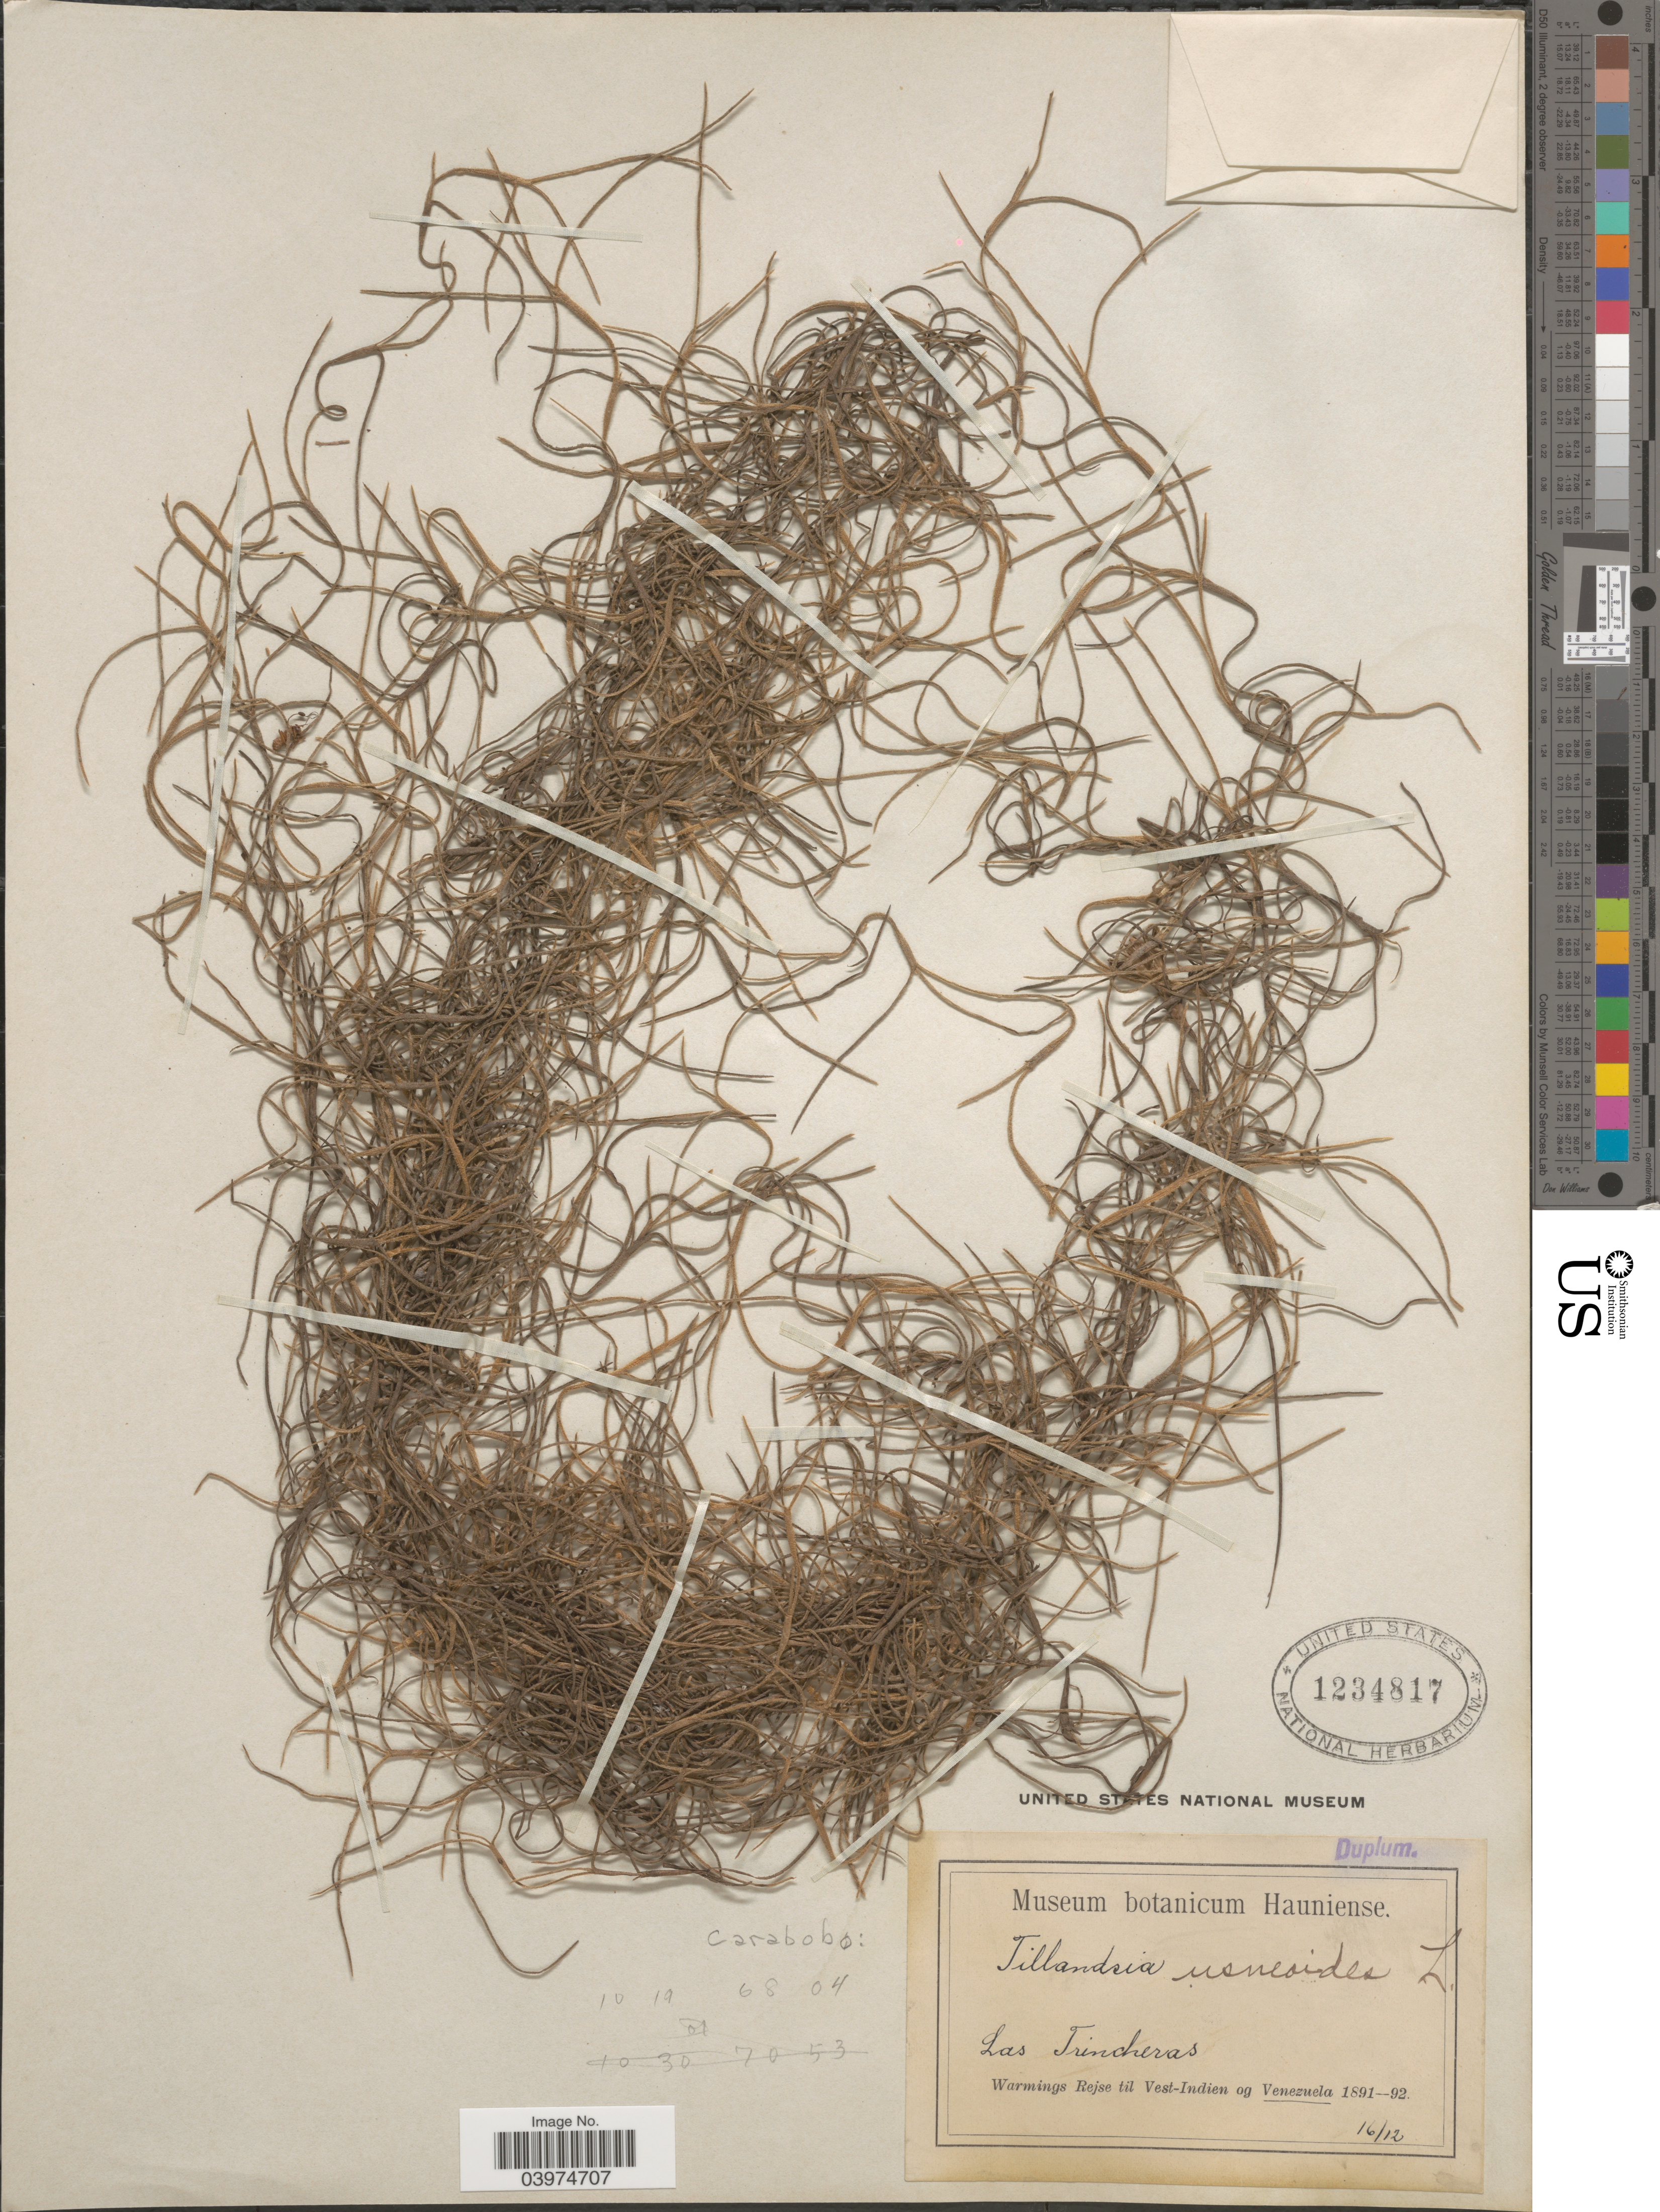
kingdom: Plantae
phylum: Tracheophyta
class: Liliopsida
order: Poales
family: Bromeliaceae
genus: Tillandsia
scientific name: Tillandsia usneoides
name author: (L.) L.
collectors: Warming, --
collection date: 1891-12-16/1892-12-16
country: Venezuela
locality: Las Trincheras. Rejse til Vest-Indien of Venezuela 1891-92.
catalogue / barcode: US 1234817